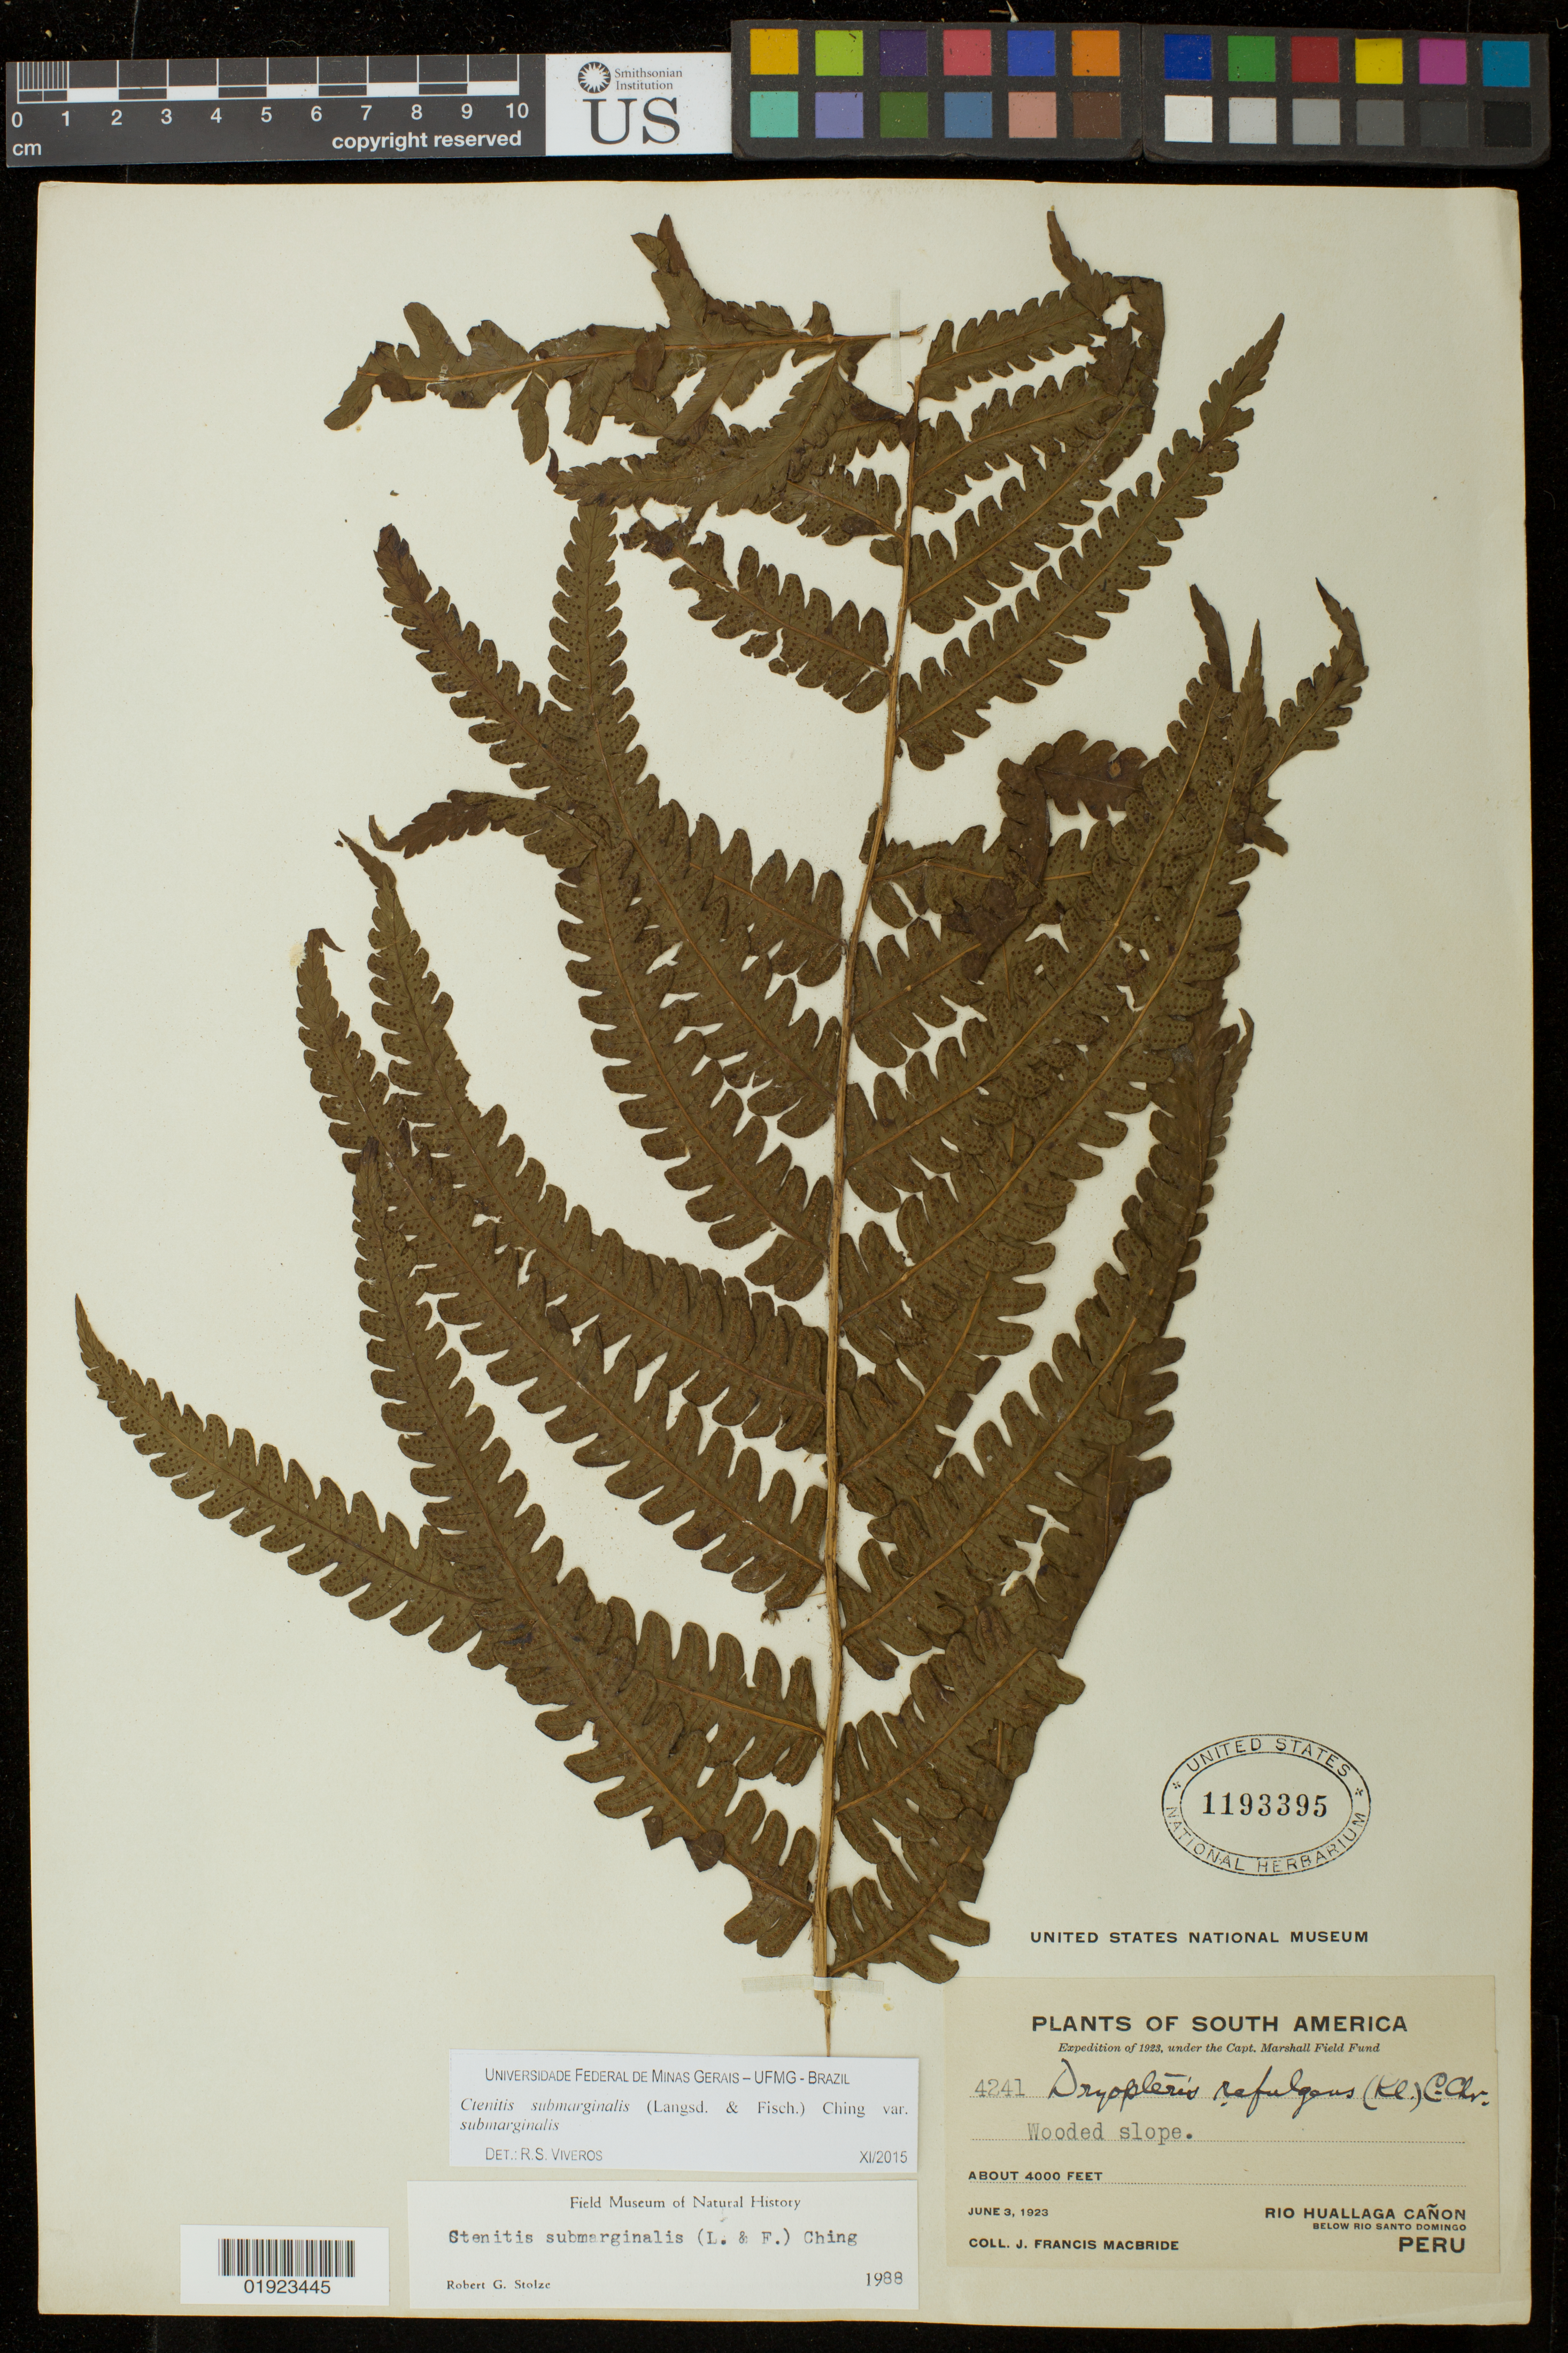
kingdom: Plantae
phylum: Tracheophyta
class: Polypodiopsida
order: Polypodiales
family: Dryopteridaceae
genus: Ctenitis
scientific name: Ctenitis submarginalis var. submarginalis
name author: (Langsd. & Fisch.) Ching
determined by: Viveros, R. S.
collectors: J. F. Macbride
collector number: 4241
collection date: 1923-06-03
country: Peru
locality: Rio Huallaga Canon. Below Rio Santo Domingo.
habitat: Wooded slope.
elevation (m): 1219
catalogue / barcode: US 1193395